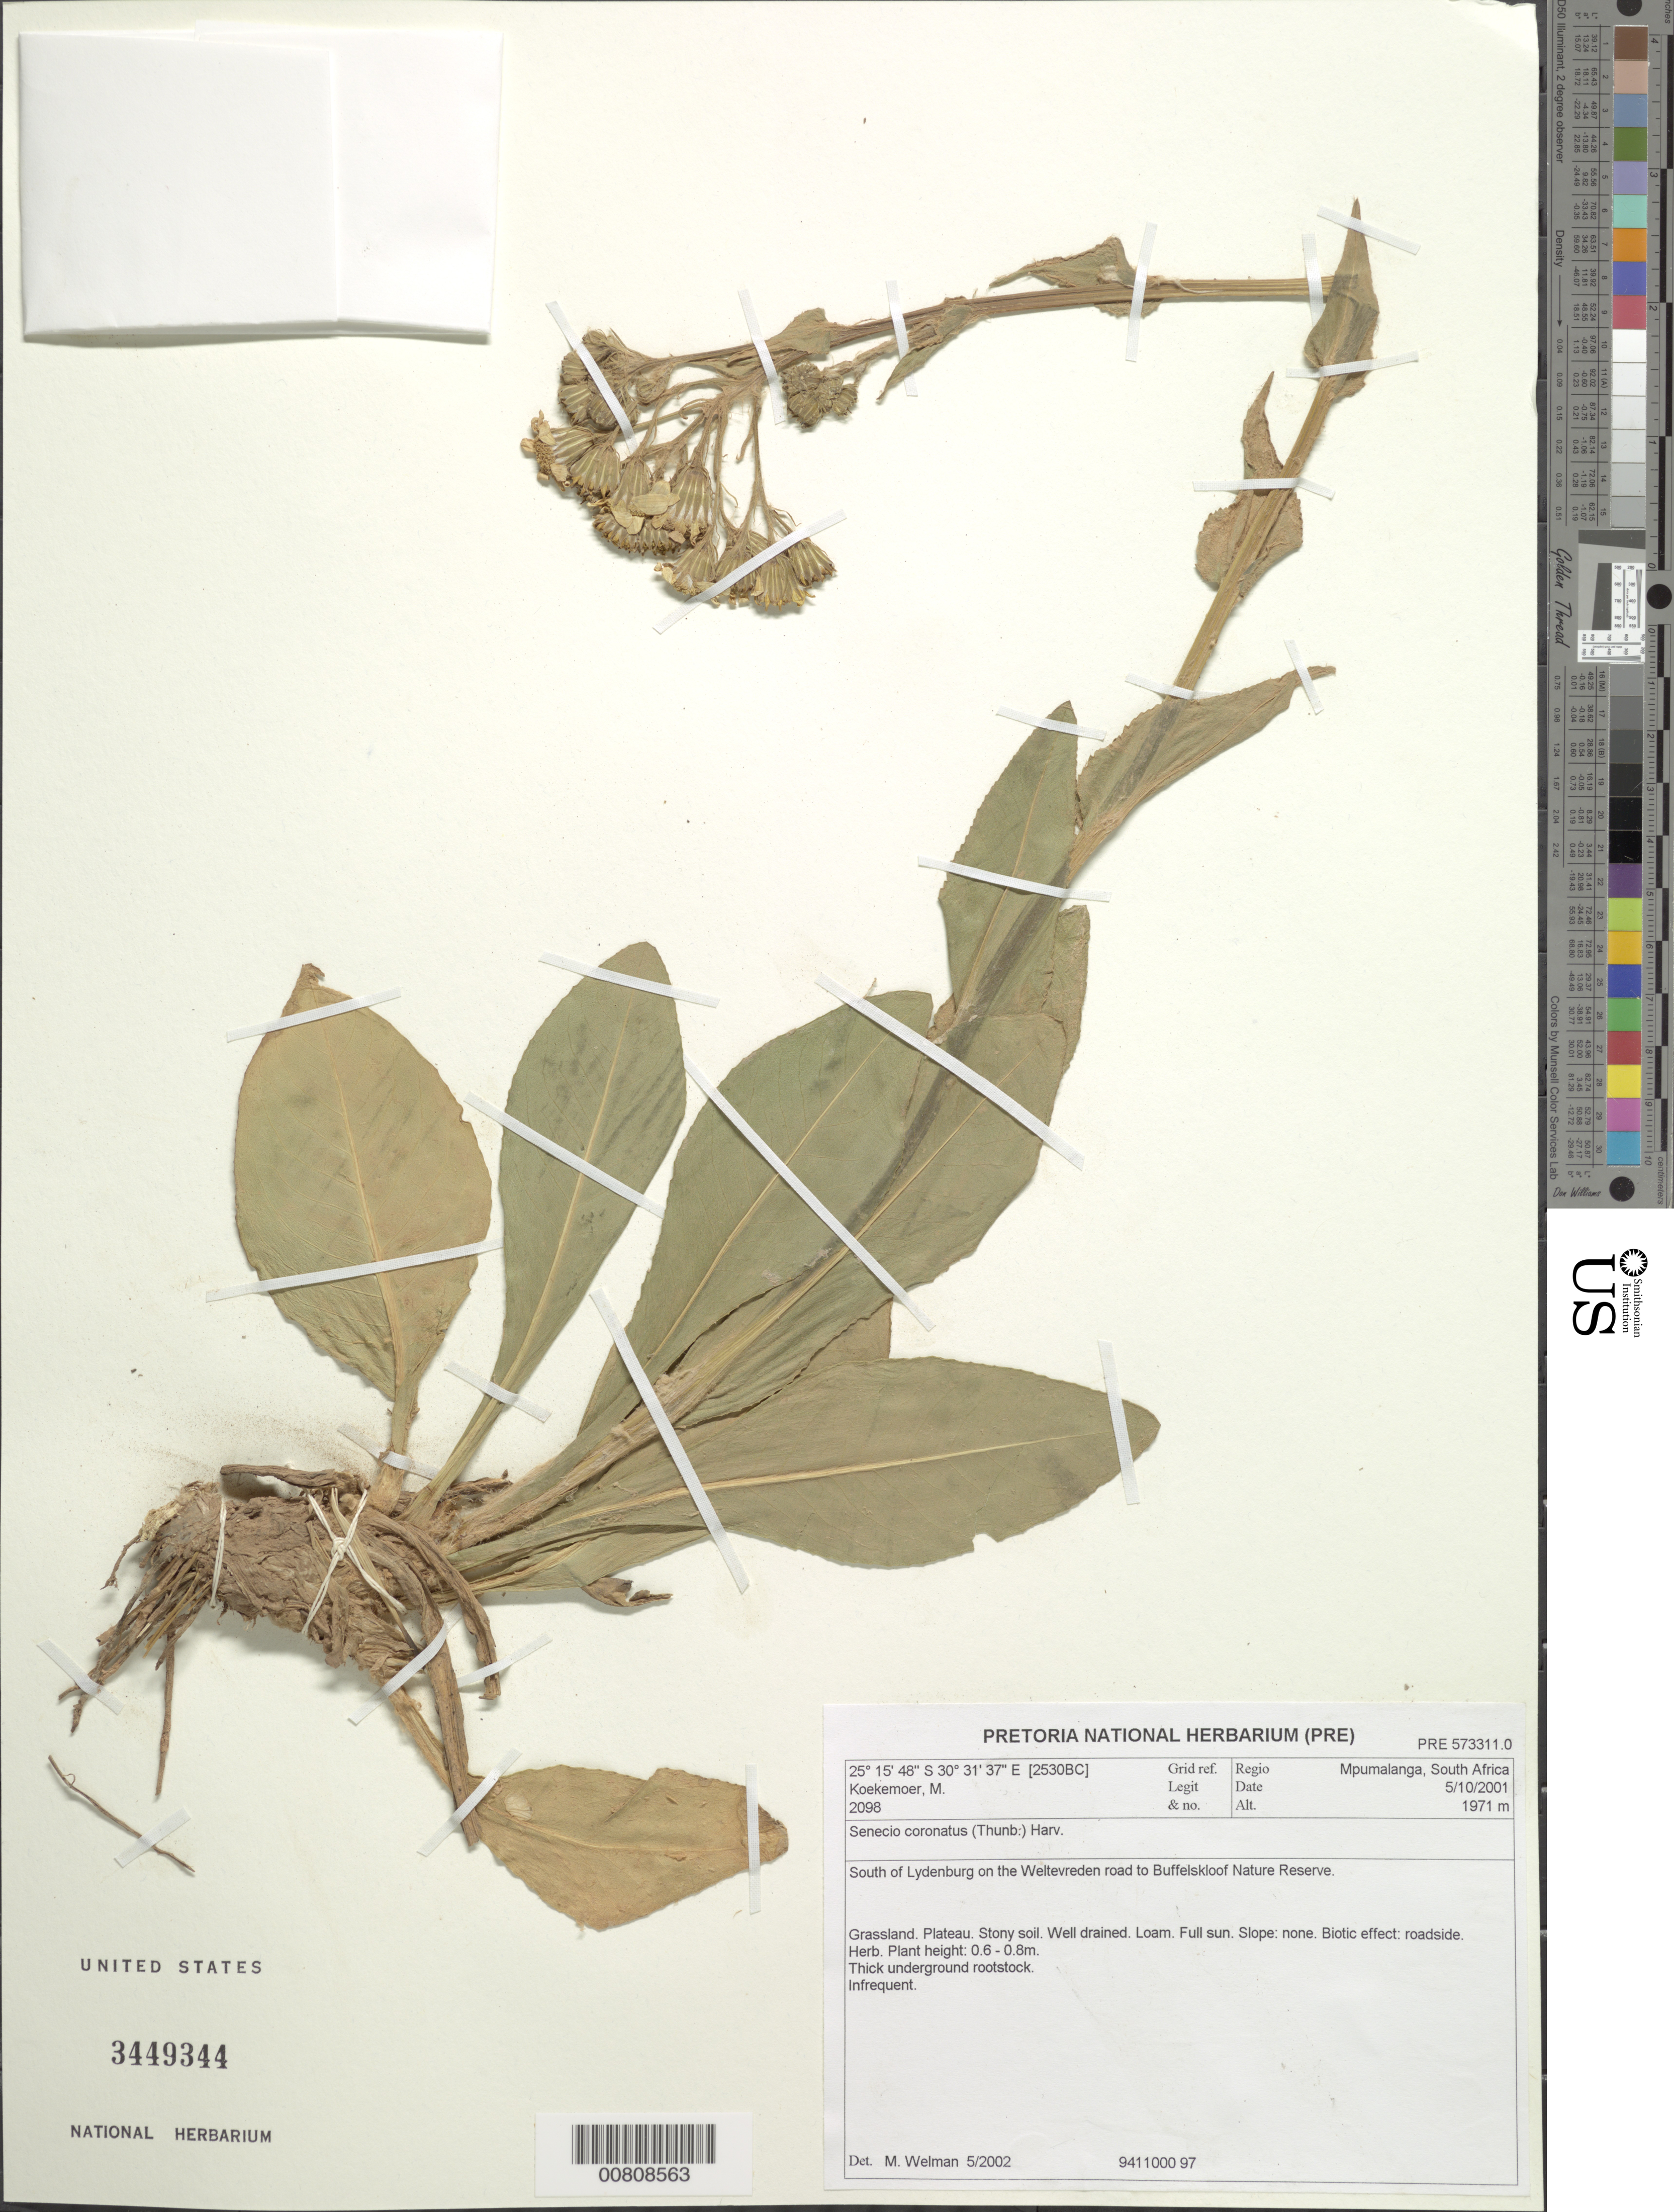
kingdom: Plantae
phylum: Tracheophyta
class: Magnoliopsida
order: Asterales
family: Asteraceae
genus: Senecio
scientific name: Senecio coronatus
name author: (Thunb.) Harv.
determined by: Welman, M.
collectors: M. Koekemoer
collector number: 2098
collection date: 2001-10-05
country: South Africa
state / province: Mpumalanga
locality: S of Lydenburg on the Weltevreden road to Buffelskloof Nature Reserve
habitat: Grassland, plateau, stony soil, well-drained, loam, roadside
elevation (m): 1971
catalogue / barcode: US 3449344